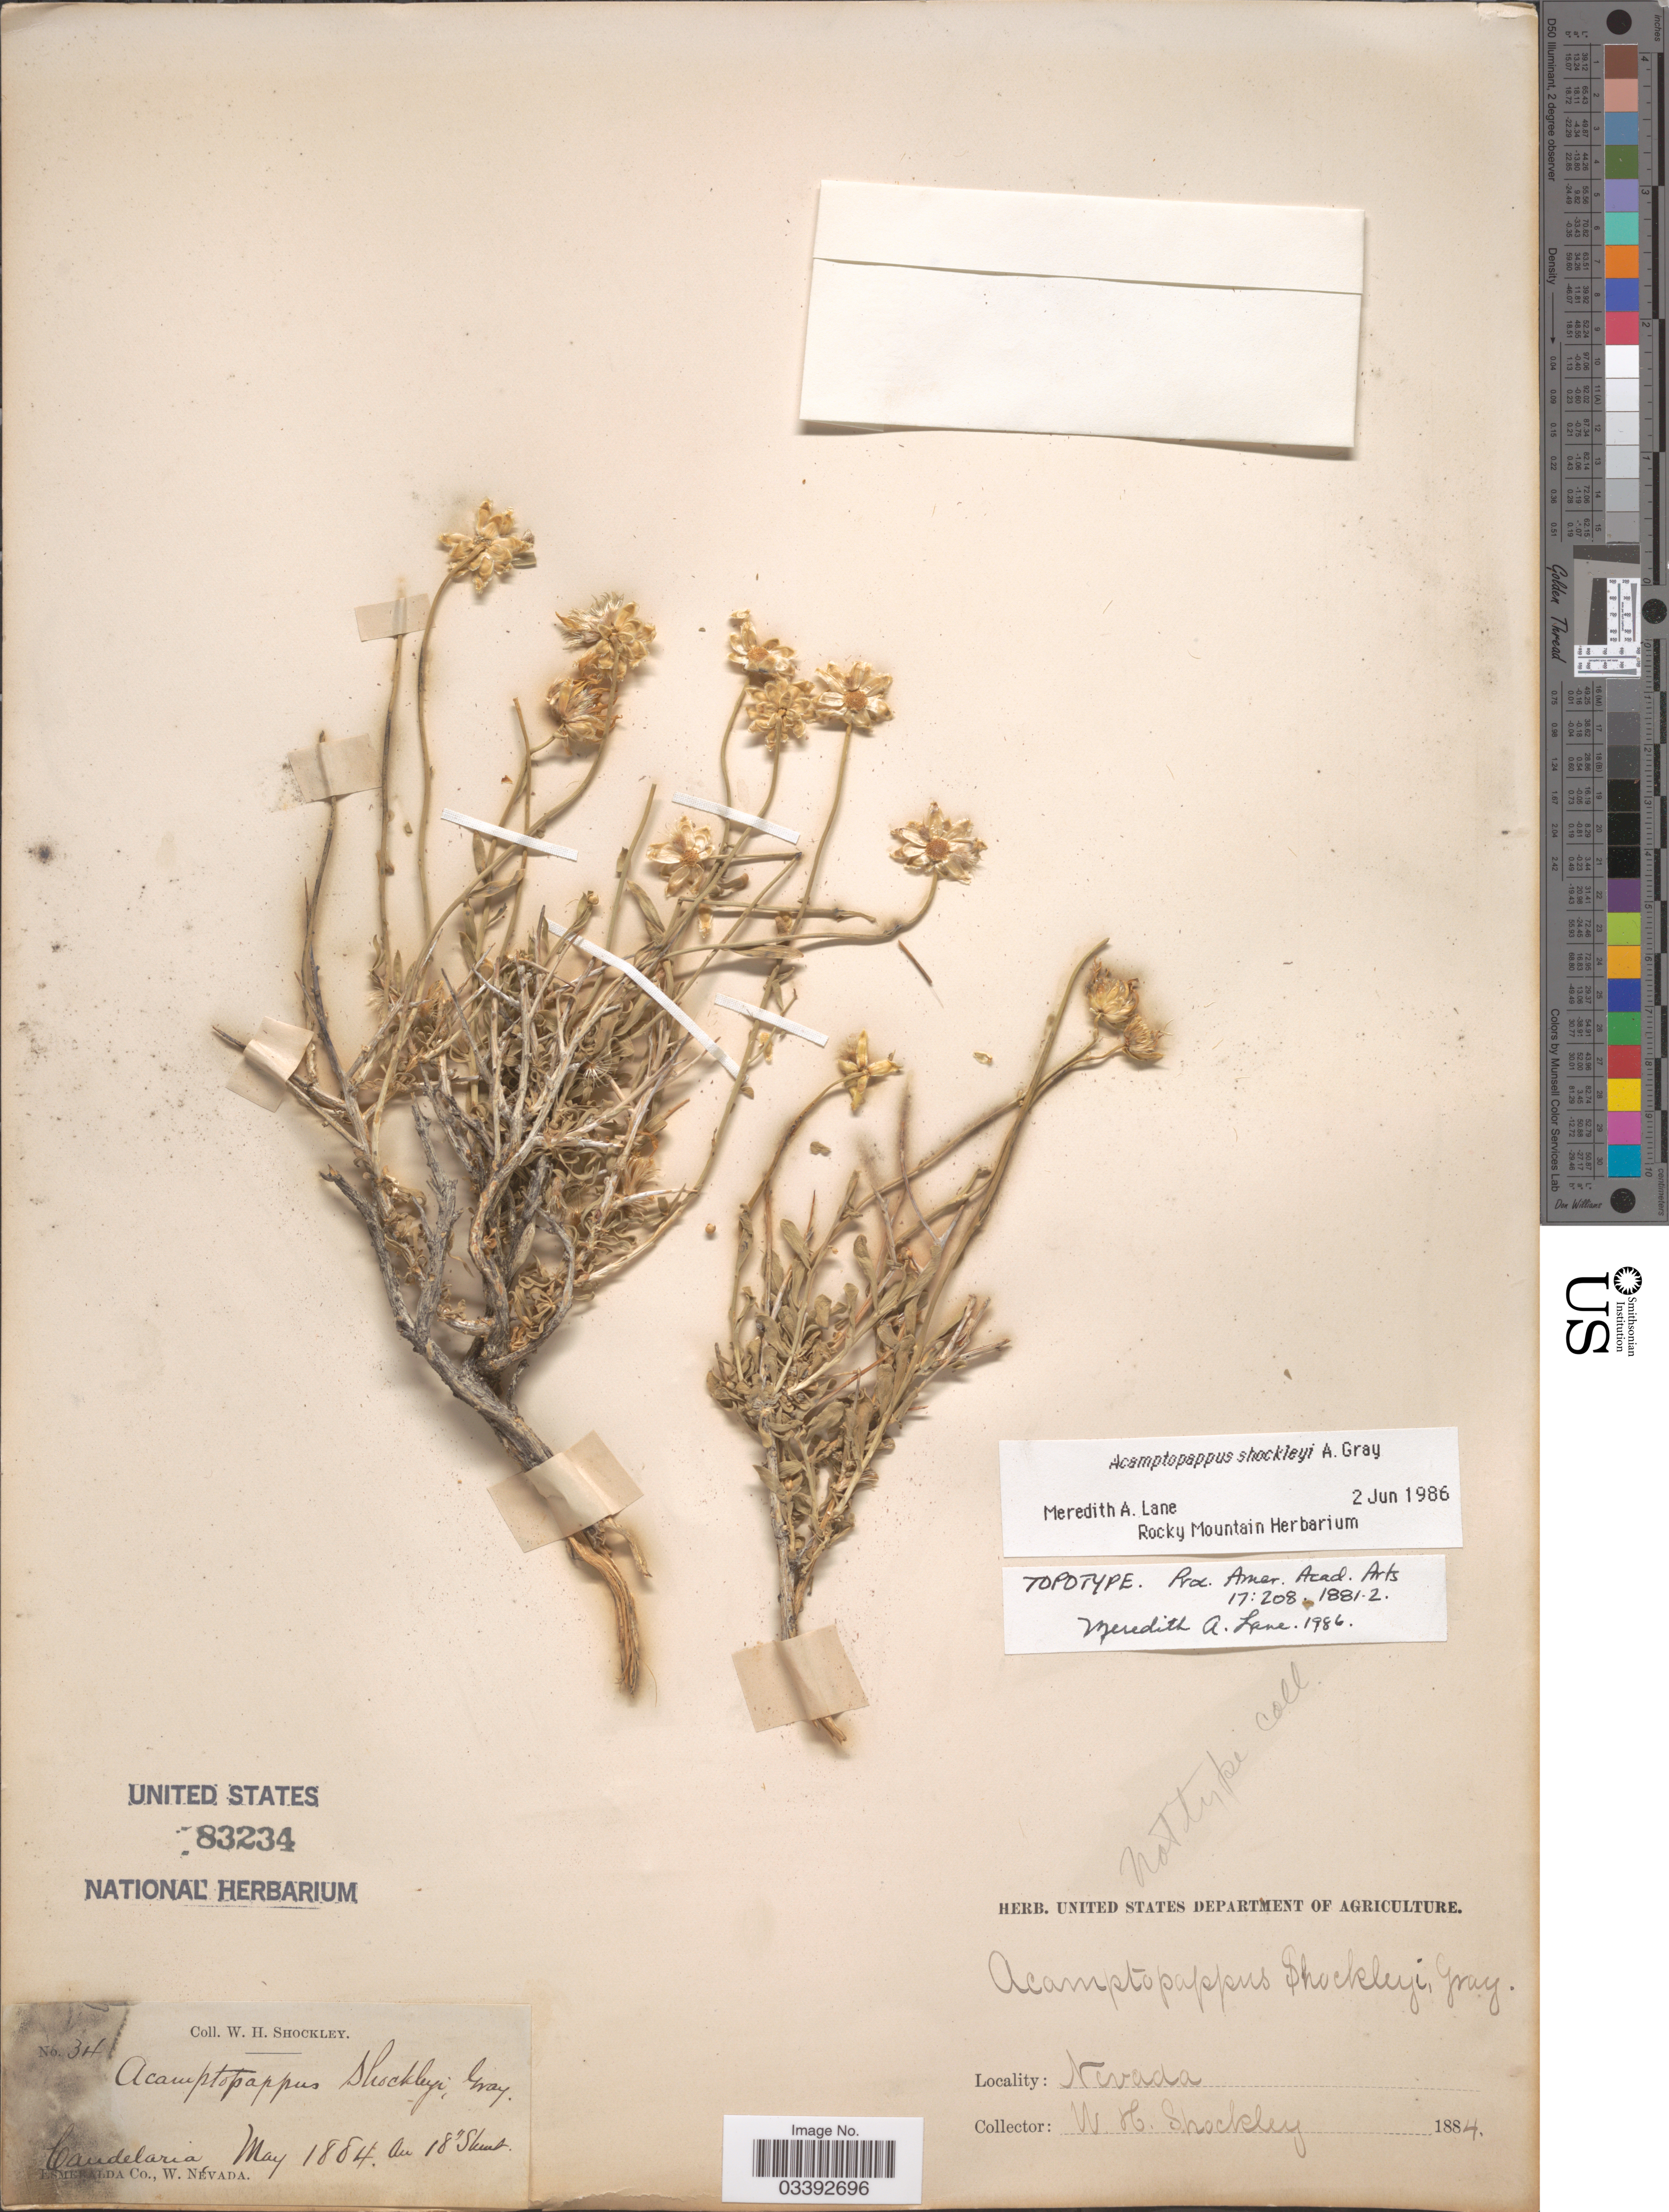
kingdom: Plantae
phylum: Tracheophyta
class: Magnoliopsida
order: Asterales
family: Asteraceae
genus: Acamptopappus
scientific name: Acamptopappus shockleyi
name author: A. Gray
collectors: W. Shockley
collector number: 34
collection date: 1884-05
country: United States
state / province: Nevada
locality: Candelaria. Esmeralda Co., W. Nevada.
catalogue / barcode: US 83234